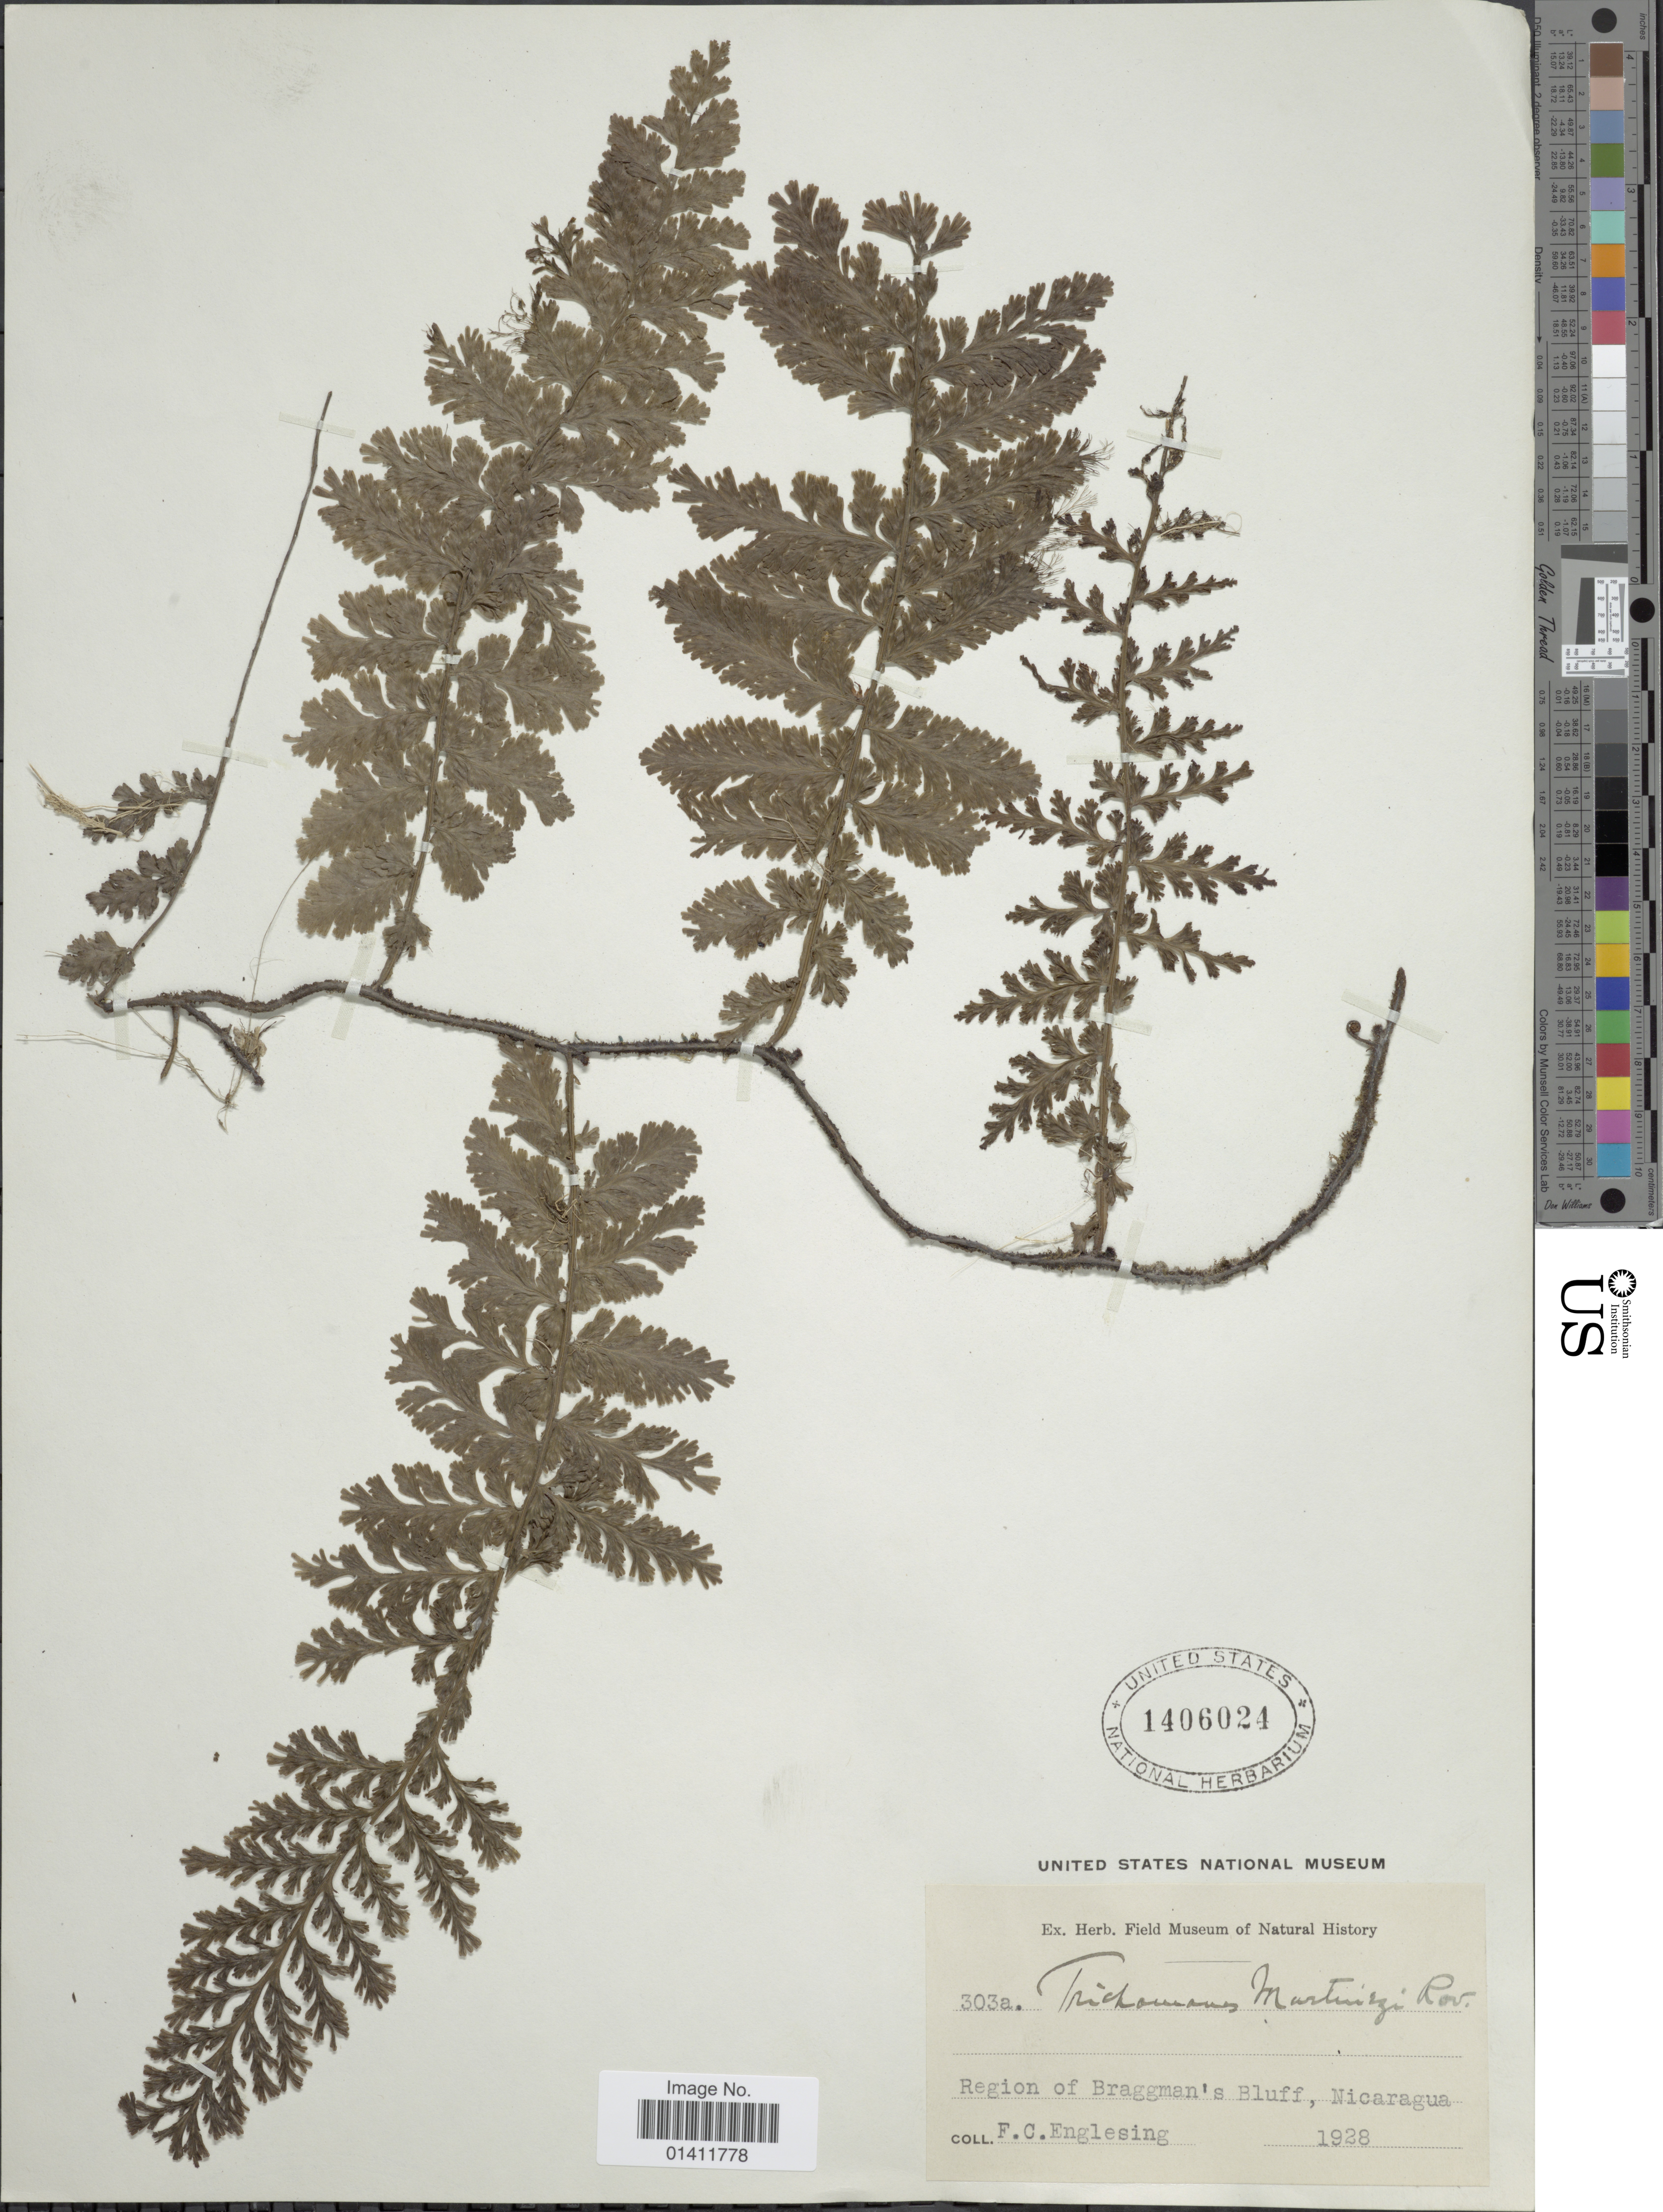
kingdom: Plantae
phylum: Tracheophyta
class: Polypodiopsida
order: Hymenophyllales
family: Hymenophyllaceae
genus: Vandenboschia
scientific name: Vandenboschia collariata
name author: (Bosch) Ebihara & K. Iwats.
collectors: F. Englesing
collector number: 303a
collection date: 1928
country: Nicaragua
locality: Region of Braggman's Bluff.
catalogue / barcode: US 1406024